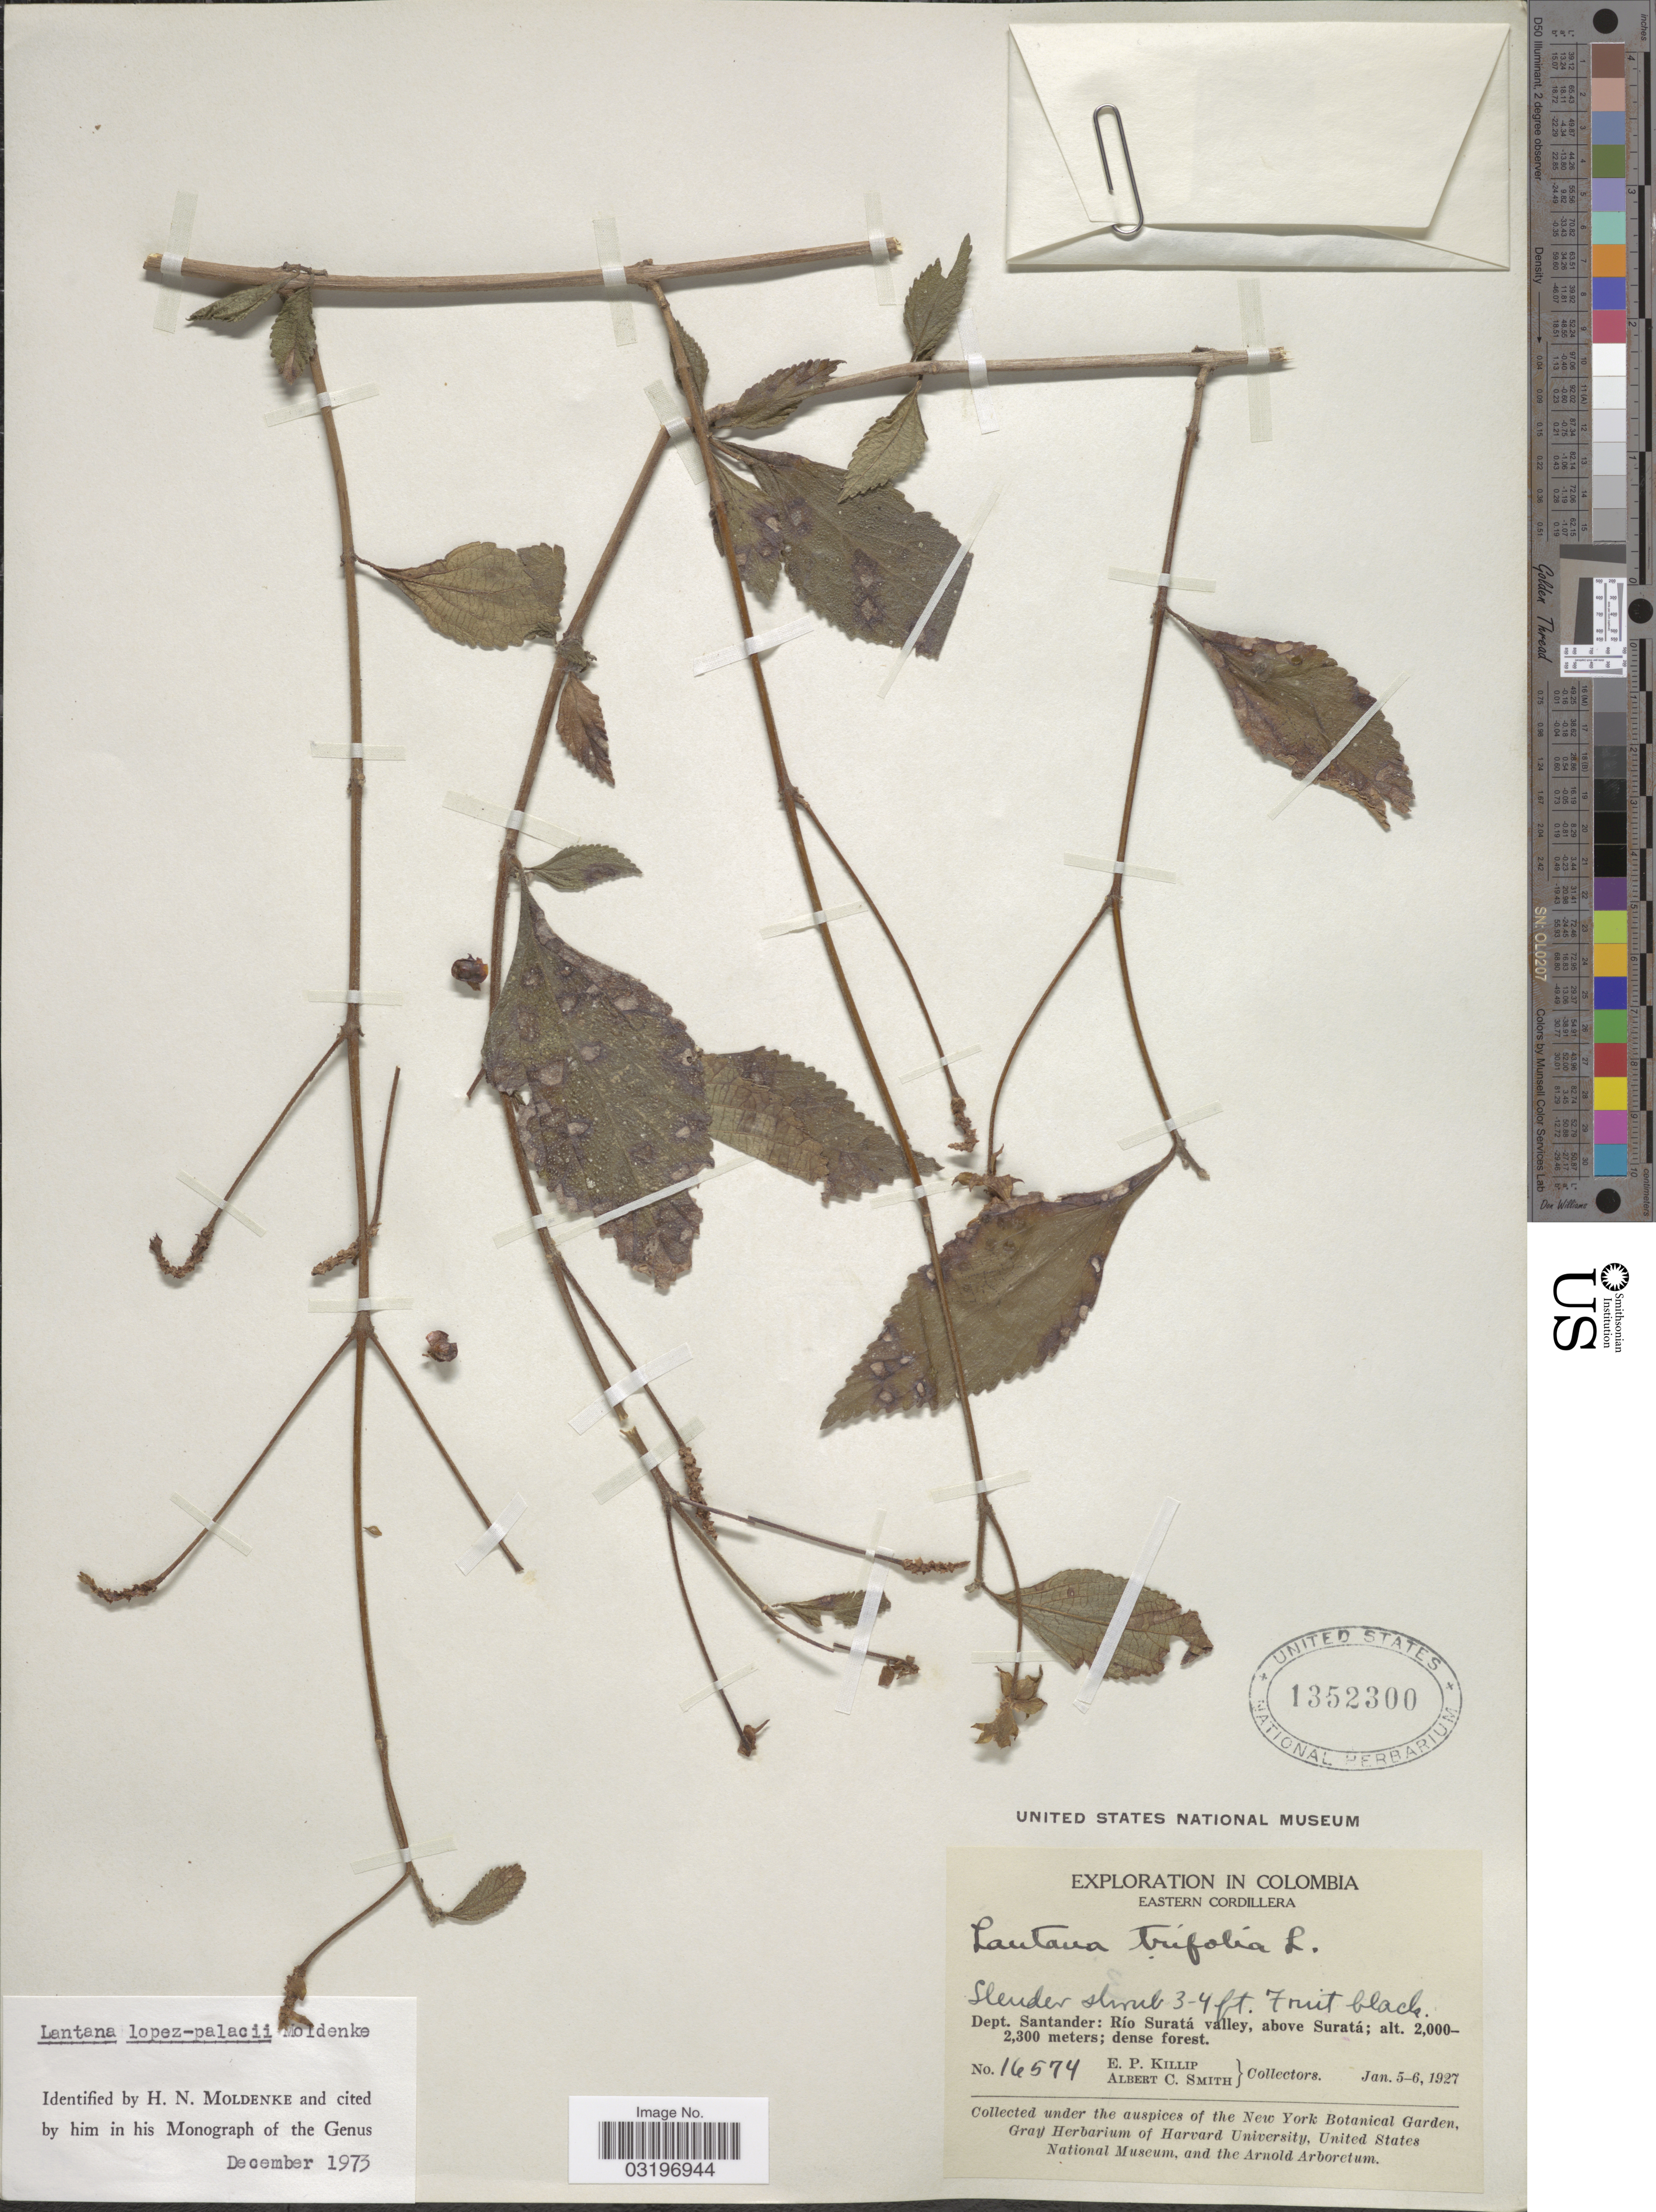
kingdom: Plantae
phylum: Tracheophyta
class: Magnoliopsida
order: Lamiales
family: Verbenaceae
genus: Lantana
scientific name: Lantana lopez-palacii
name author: Moldenke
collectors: E. P. Killip & A. C. Smith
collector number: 16574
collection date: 1927-01-05/1927-01-06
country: Colombia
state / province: Santander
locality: Eastern Cordillera. Dept. Santander: Río Suratá valley, above Suratá.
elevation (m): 2000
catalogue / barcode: US 1352300